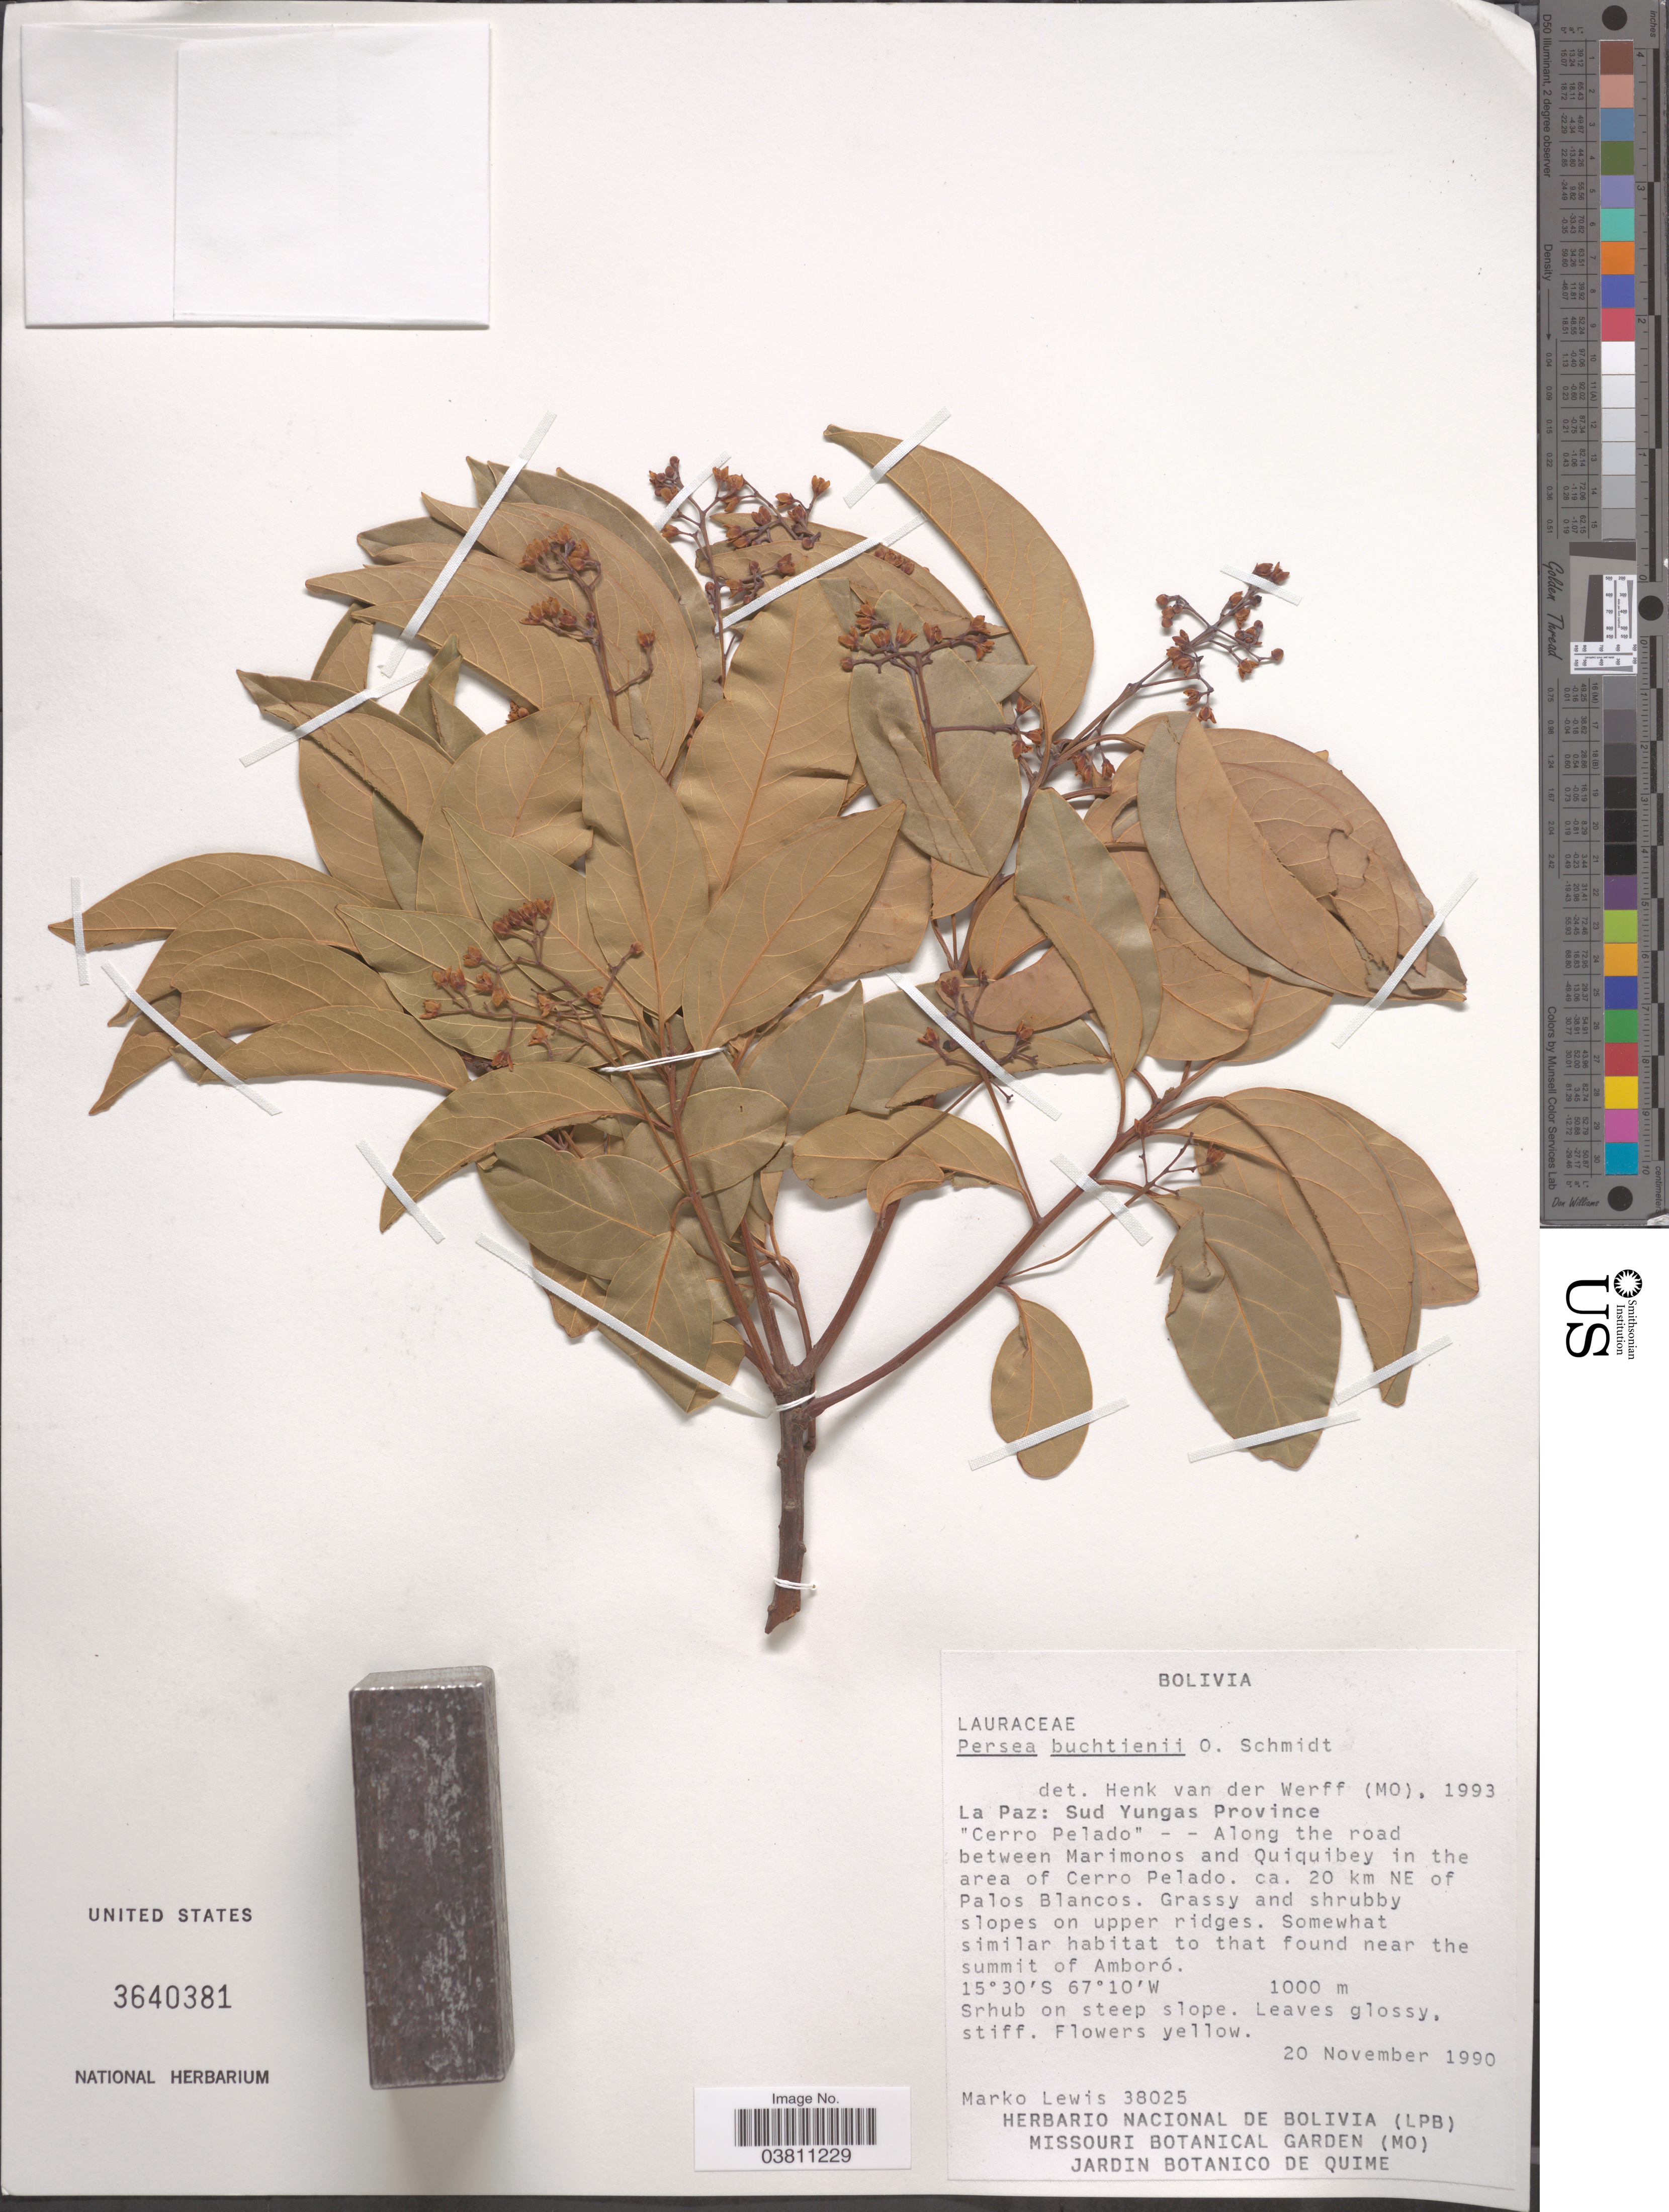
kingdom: Plantae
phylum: Tracheophyta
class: Magnoliopsida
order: Laurales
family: Lauraceae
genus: Persea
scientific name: Persea buchtienii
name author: O.C. Schmidt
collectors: M. A. Lewis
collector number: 38025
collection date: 1990-11-20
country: Bolivia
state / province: La Paz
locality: Sud Yungas Province. 'Cerro Pelado' - Along the road between Marimonos and Quiquibey in the area of Cerro Pelado. ca. 20 km NE of Palos Blancos. Near the summit of Amboró.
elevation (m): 1000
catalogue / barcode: US 3640381